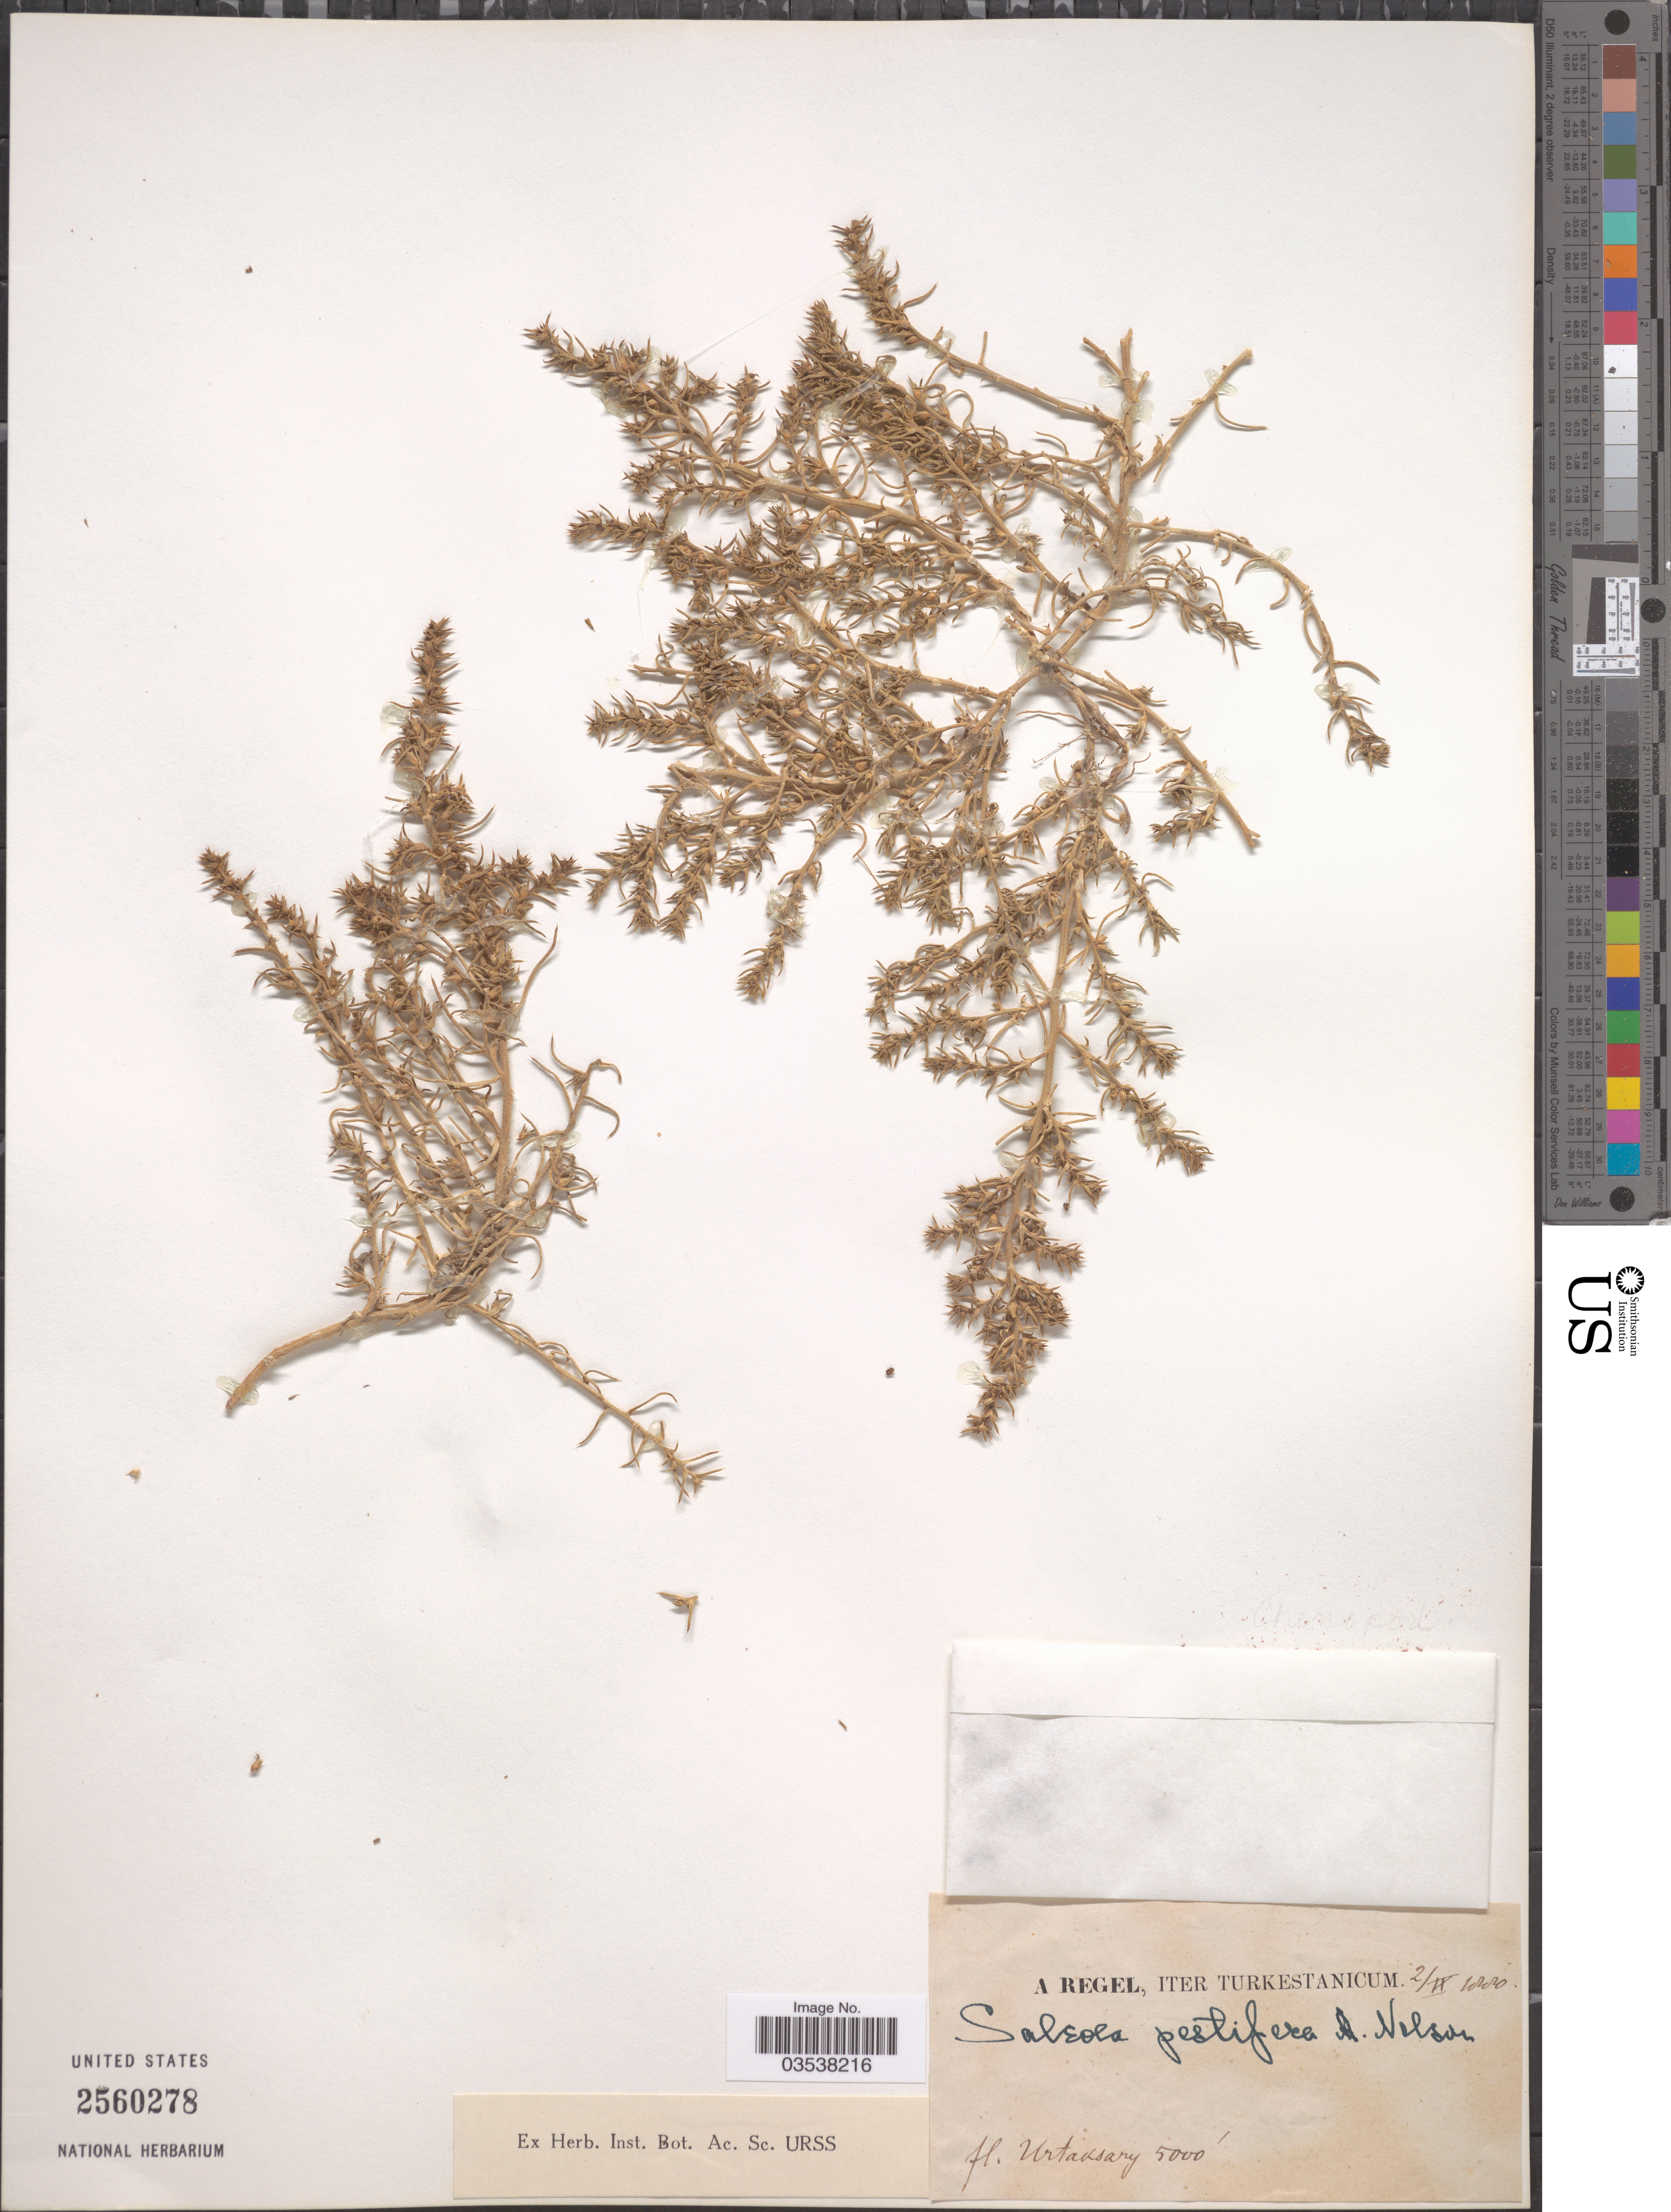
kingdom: Plantae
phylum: Tracheophyta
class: Magnoliopsida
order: Caryophyllales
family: Amaranthaceae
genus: Salsola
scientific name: Salsola tragus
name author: L.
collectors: A. Regel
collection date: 1880-09-02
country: China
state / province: Xinjiang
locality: Iter Turkestanicum. Urtaksary.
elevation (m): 1524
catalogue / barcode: US 2560278